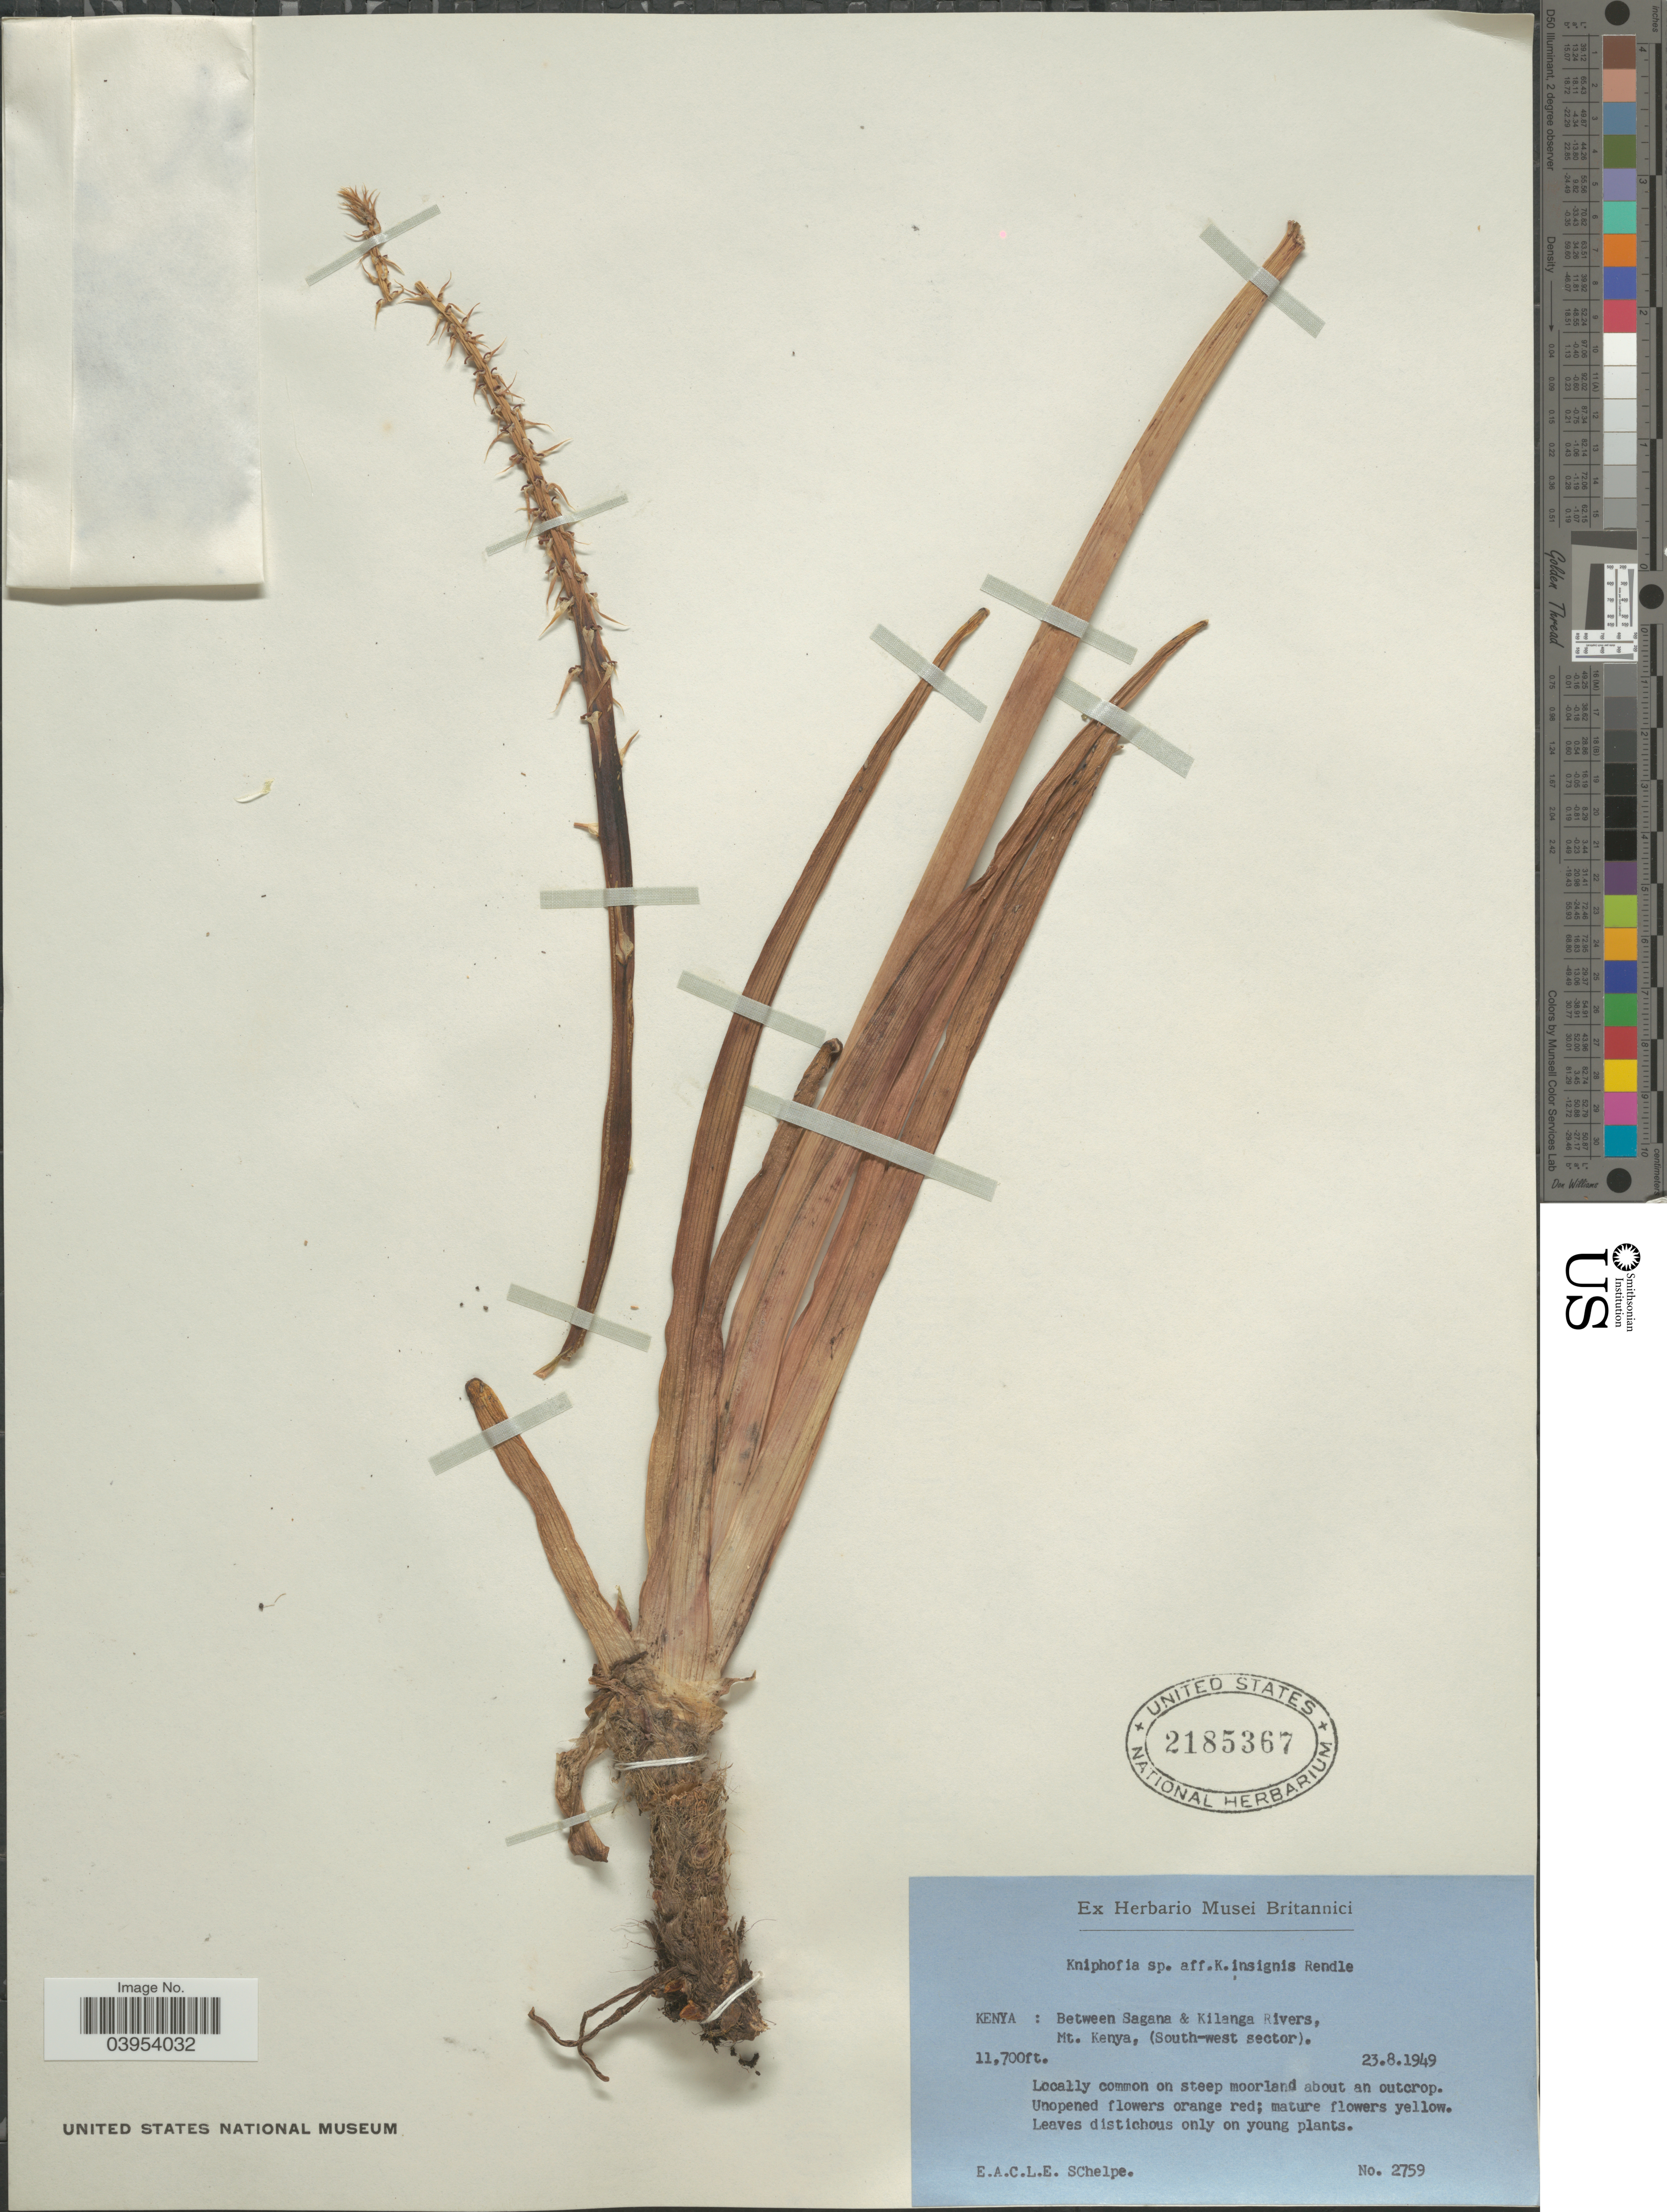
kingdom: Plantae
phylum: Tracheophyta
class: Liliopsida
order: Asparagales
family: Asphodelaceae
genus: Kniphofia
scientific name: Kniphofia insignis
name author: Rendle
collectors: E. A. C. L. E. Schelpe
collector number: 2759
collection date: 1949-08-23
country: Kenya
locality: Between Sagana & Kilanga Rivers, Mt. Kenya, (South-west sector).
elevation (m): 3566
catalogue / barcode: US 2185367